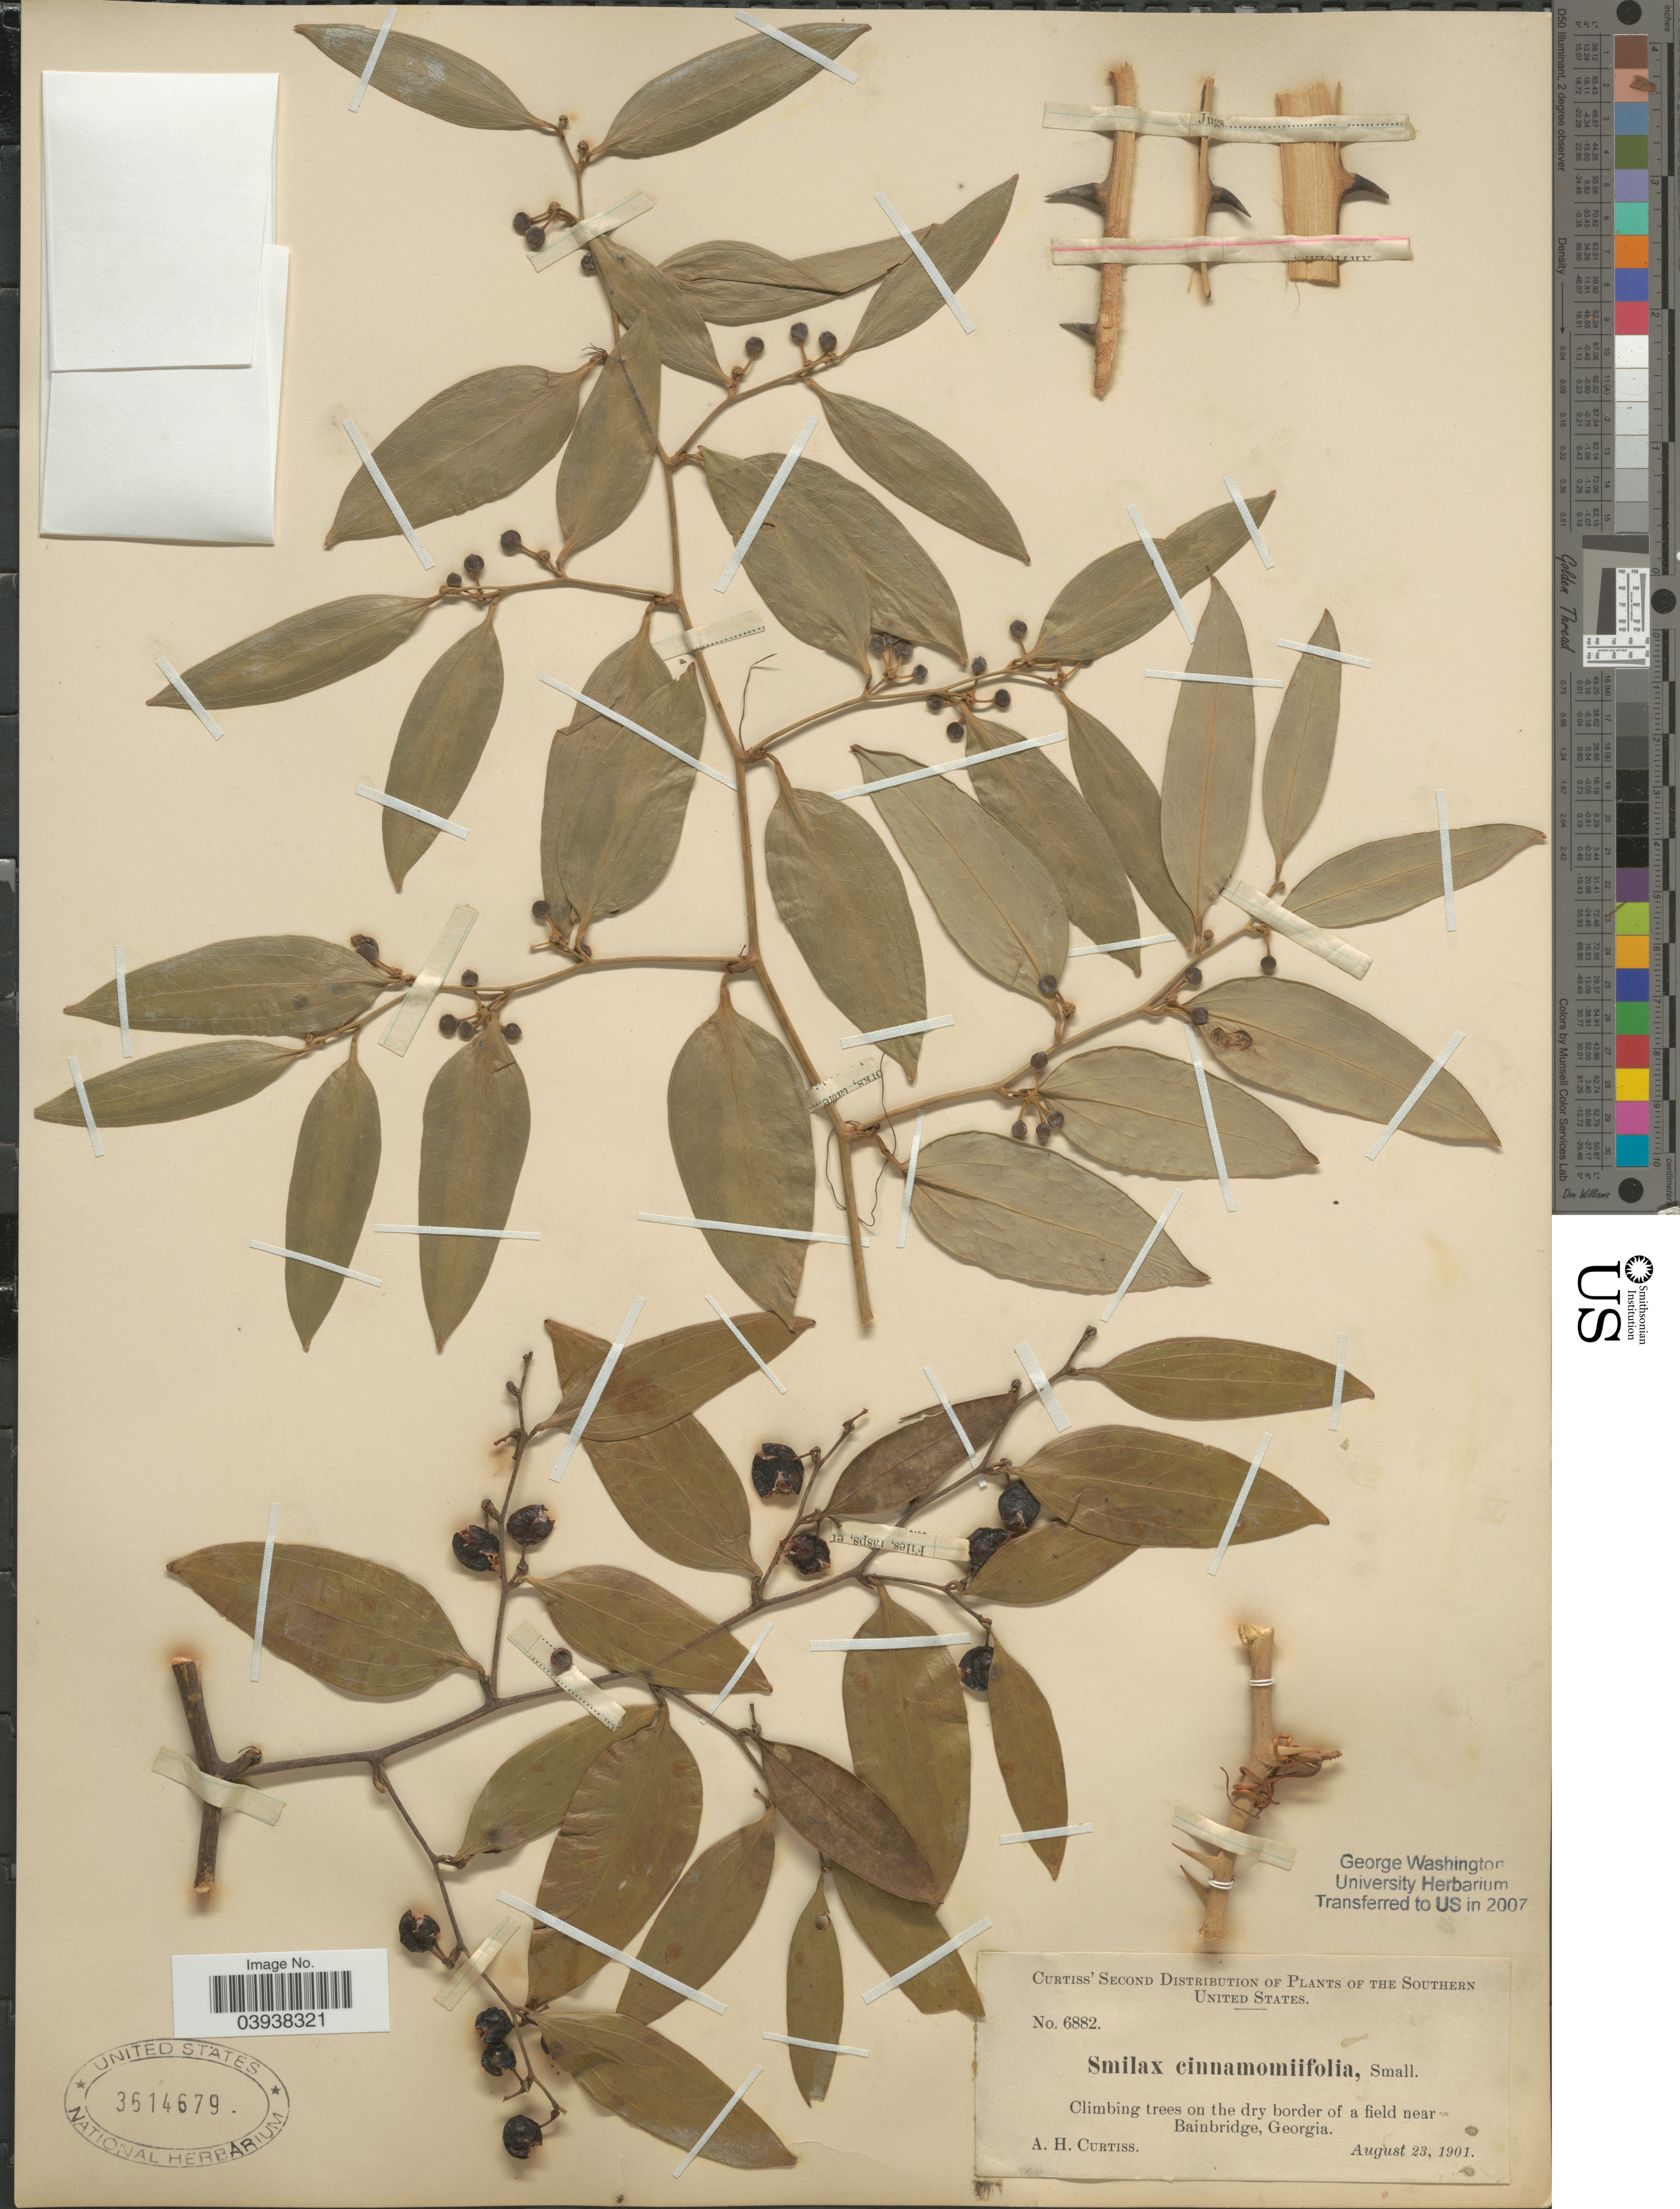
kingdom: Plantae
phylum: Tracheophyta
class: Liliopsida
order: Liliales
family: Smilacaceae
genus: Smilax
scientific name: Smilax cinnamomiifolia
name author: Small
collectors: A. H. Curtiss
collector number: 6882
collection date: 1901-08-23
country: United States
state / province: Georgia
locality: The Southern United States. On the dry border of a field near Bainbridge.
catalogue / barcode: US 3614679